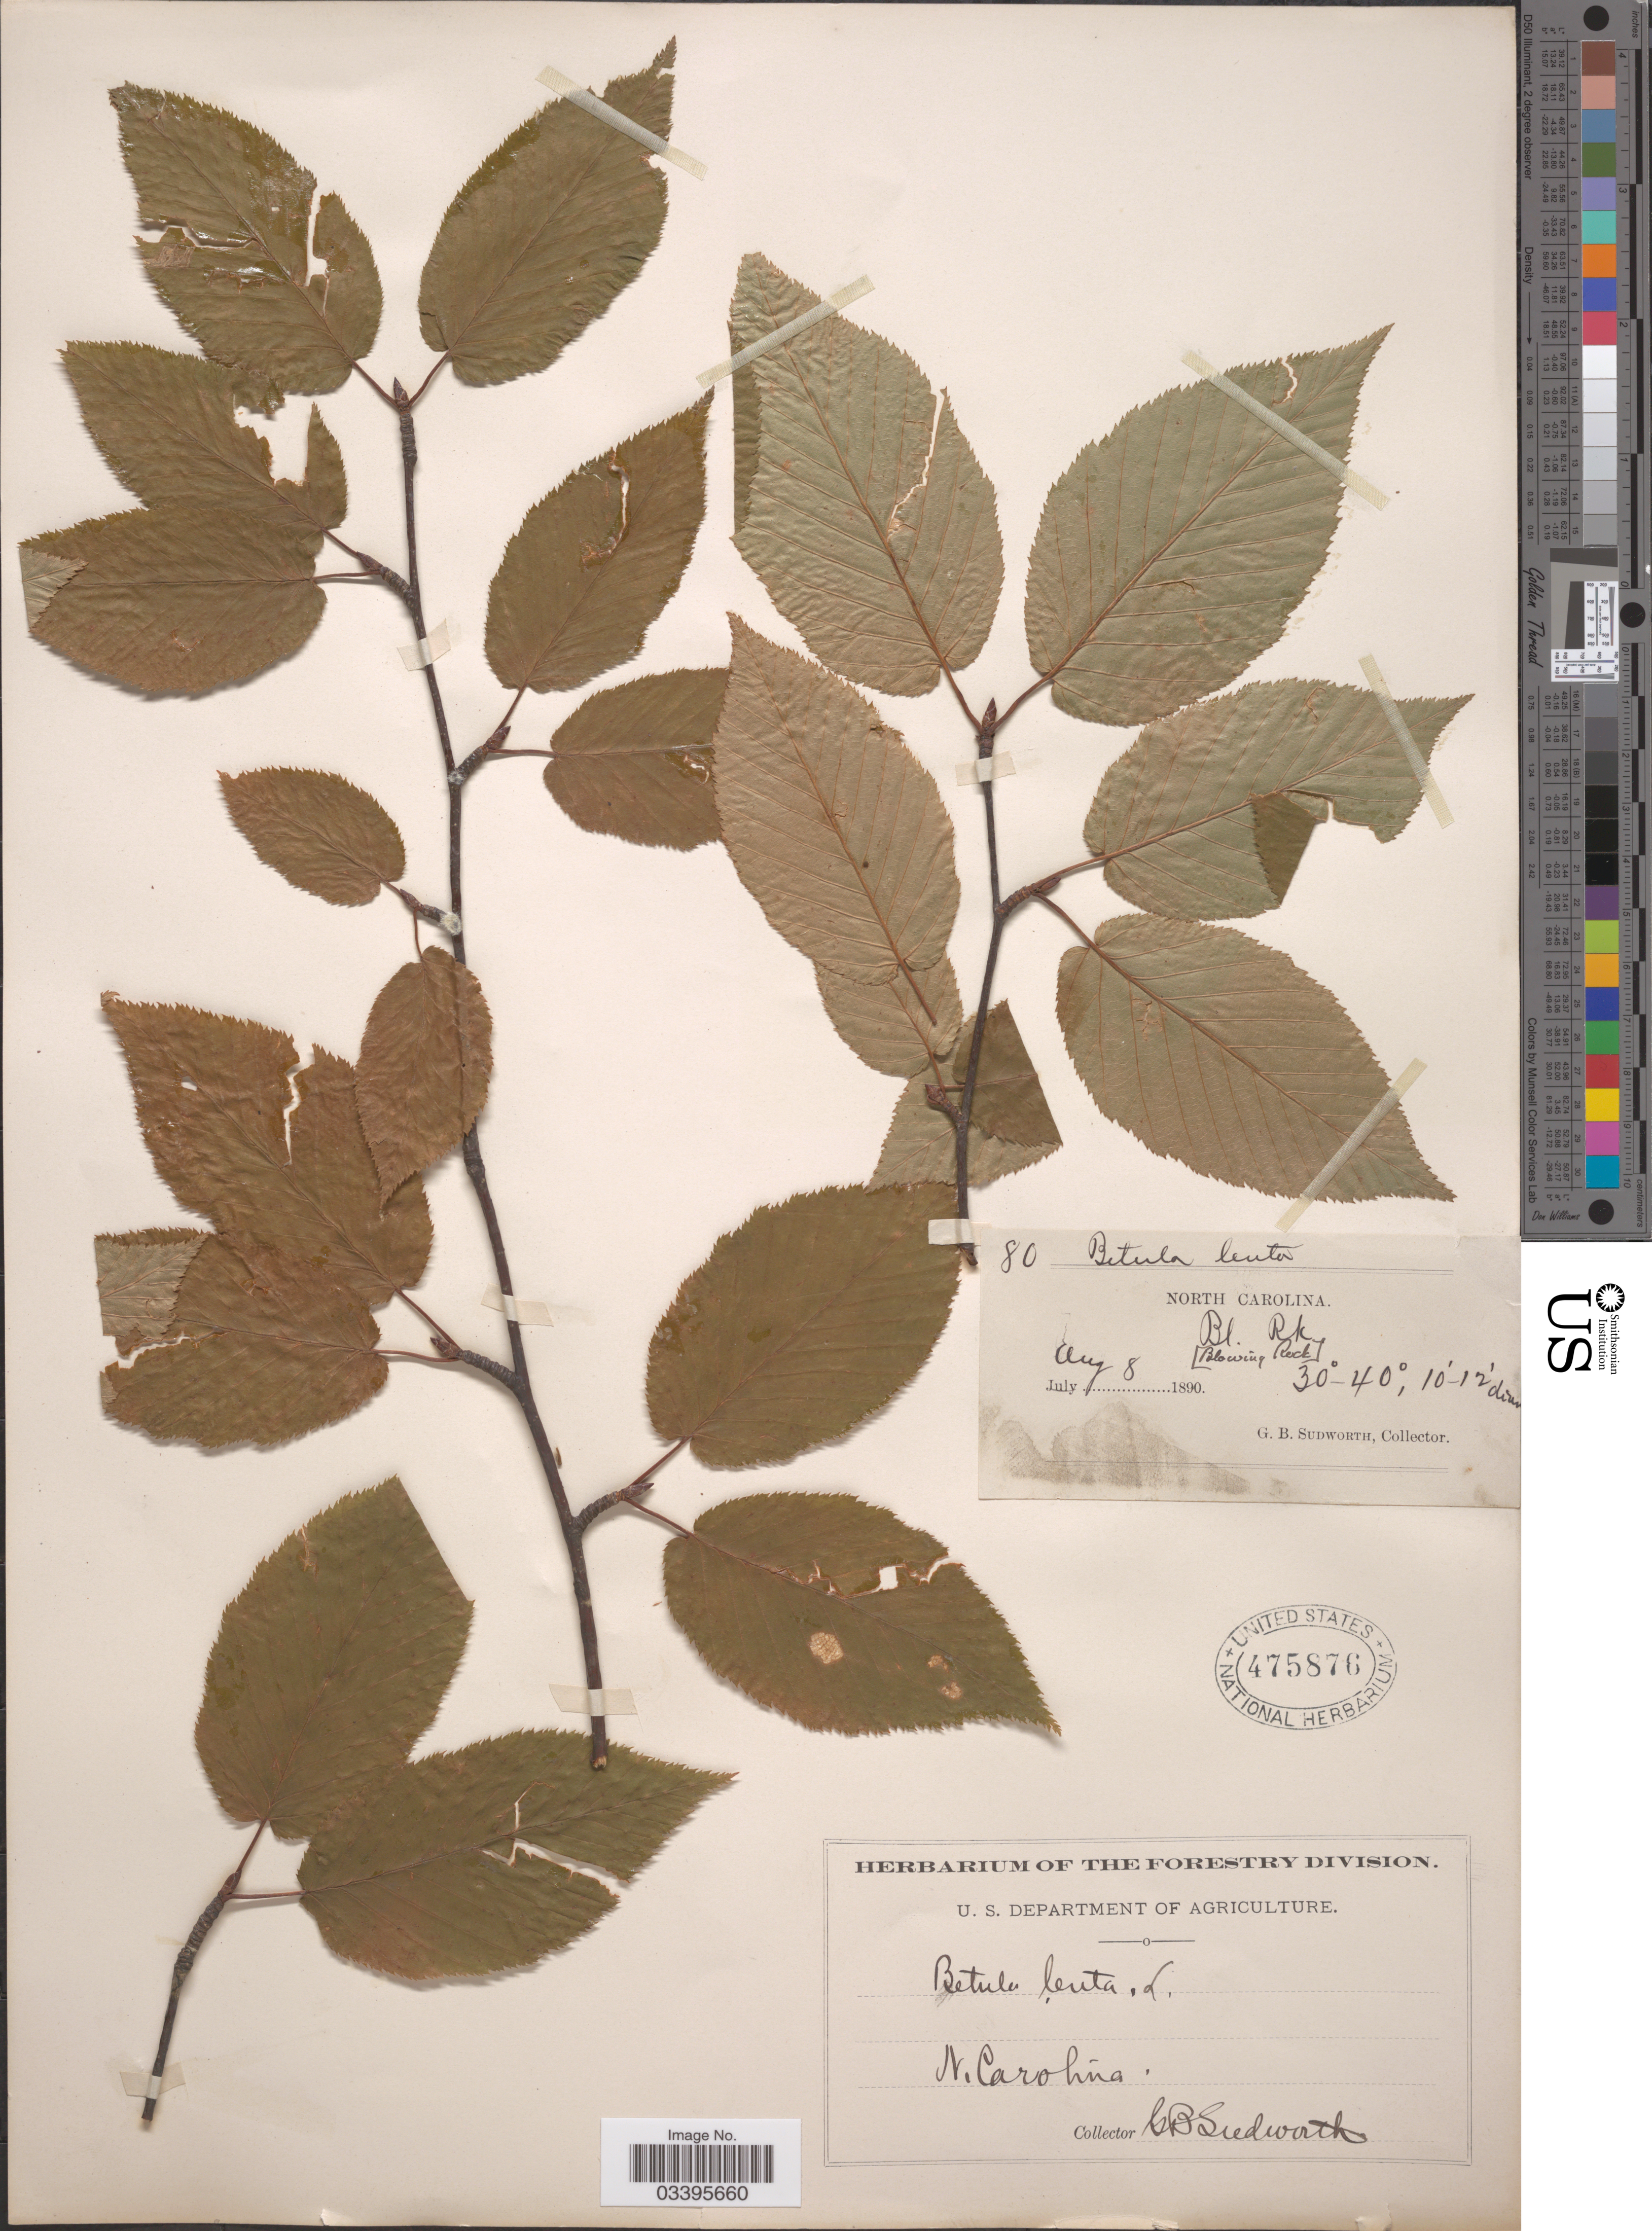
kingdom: Plantae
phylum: Tracheophyta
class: Magnoliopsida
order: Fagales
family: Betulaceae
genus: Betula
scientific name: Betula lenta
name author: L.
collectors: G. B. Sudworth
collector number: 80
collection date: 1890-08-08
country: United States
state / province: North Carolina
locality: Blowing Rock.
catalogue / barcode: US 475876